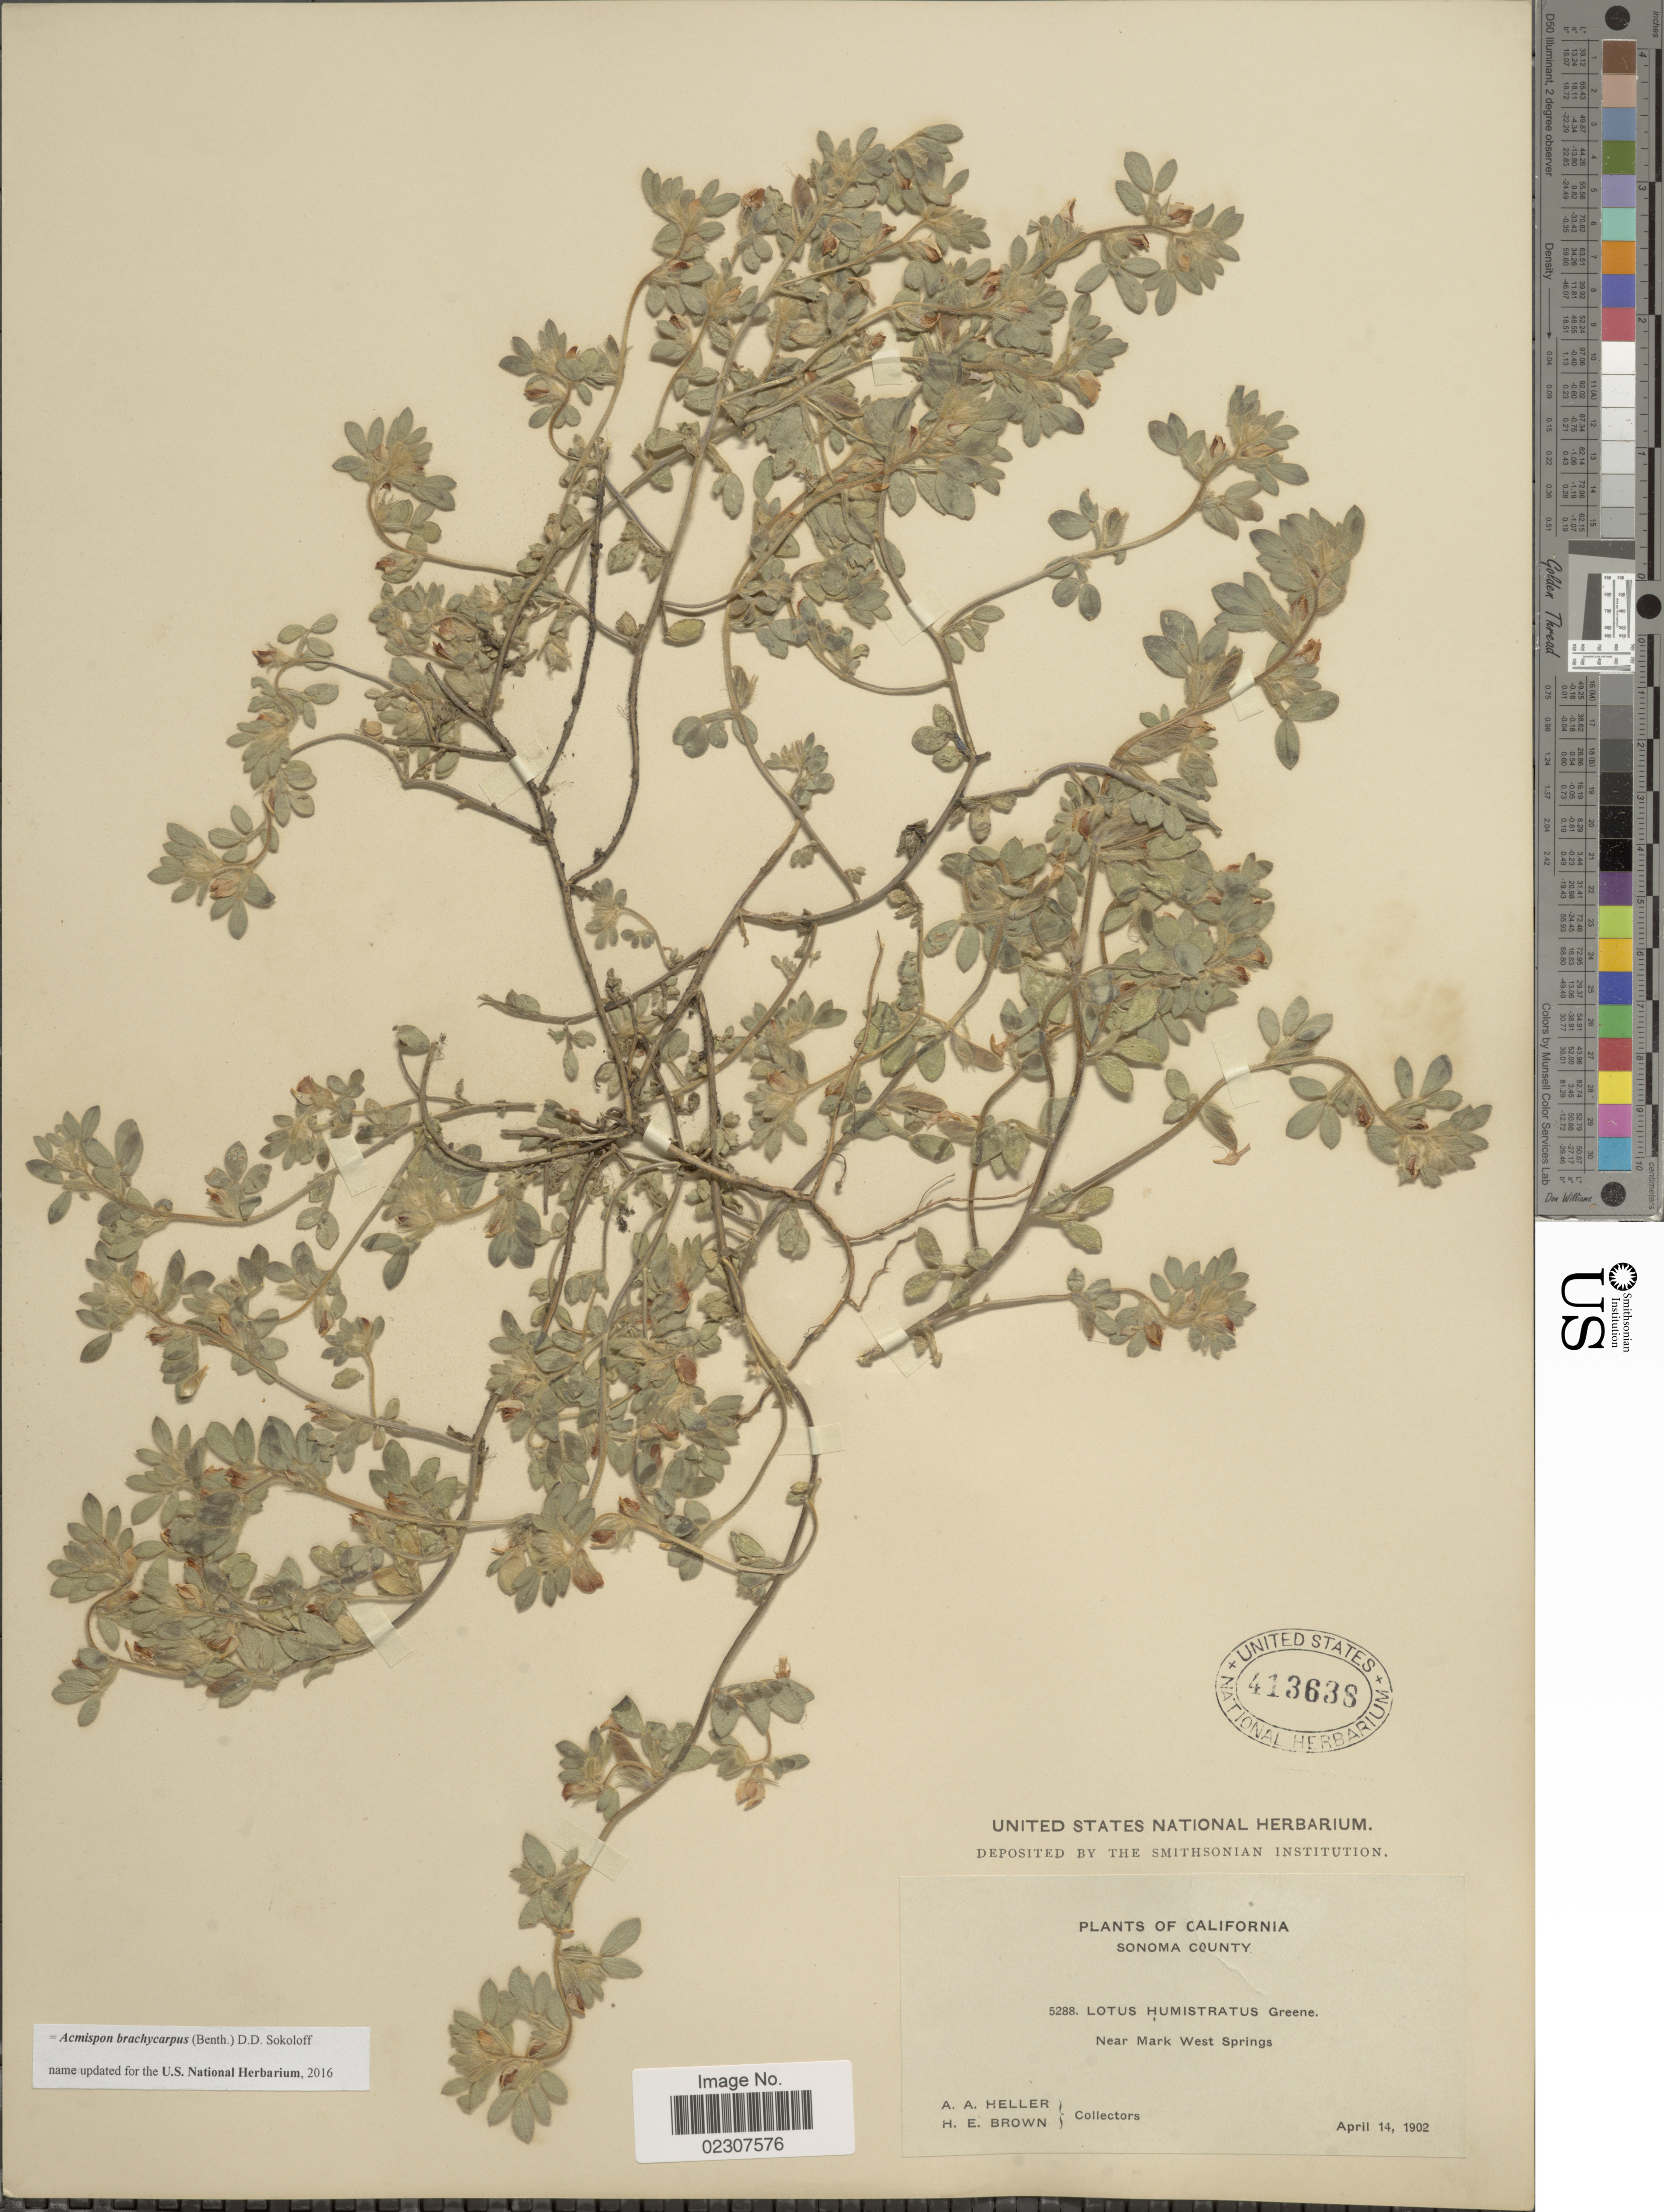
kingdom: Plantae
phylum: Tracheophyta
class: Magnoliopsida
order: Fabales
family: Fabaceae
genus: Acmispon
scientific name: Acmispon brachycarpus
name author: (Benth.) D.D. Sokoloff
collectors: A. A. Heller & H. E. Brown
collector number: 5288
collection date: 1902-04-14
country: United States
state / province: California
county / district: Sonoma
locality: Sonoma County, Near Mark West Spring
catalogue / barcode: US 413638